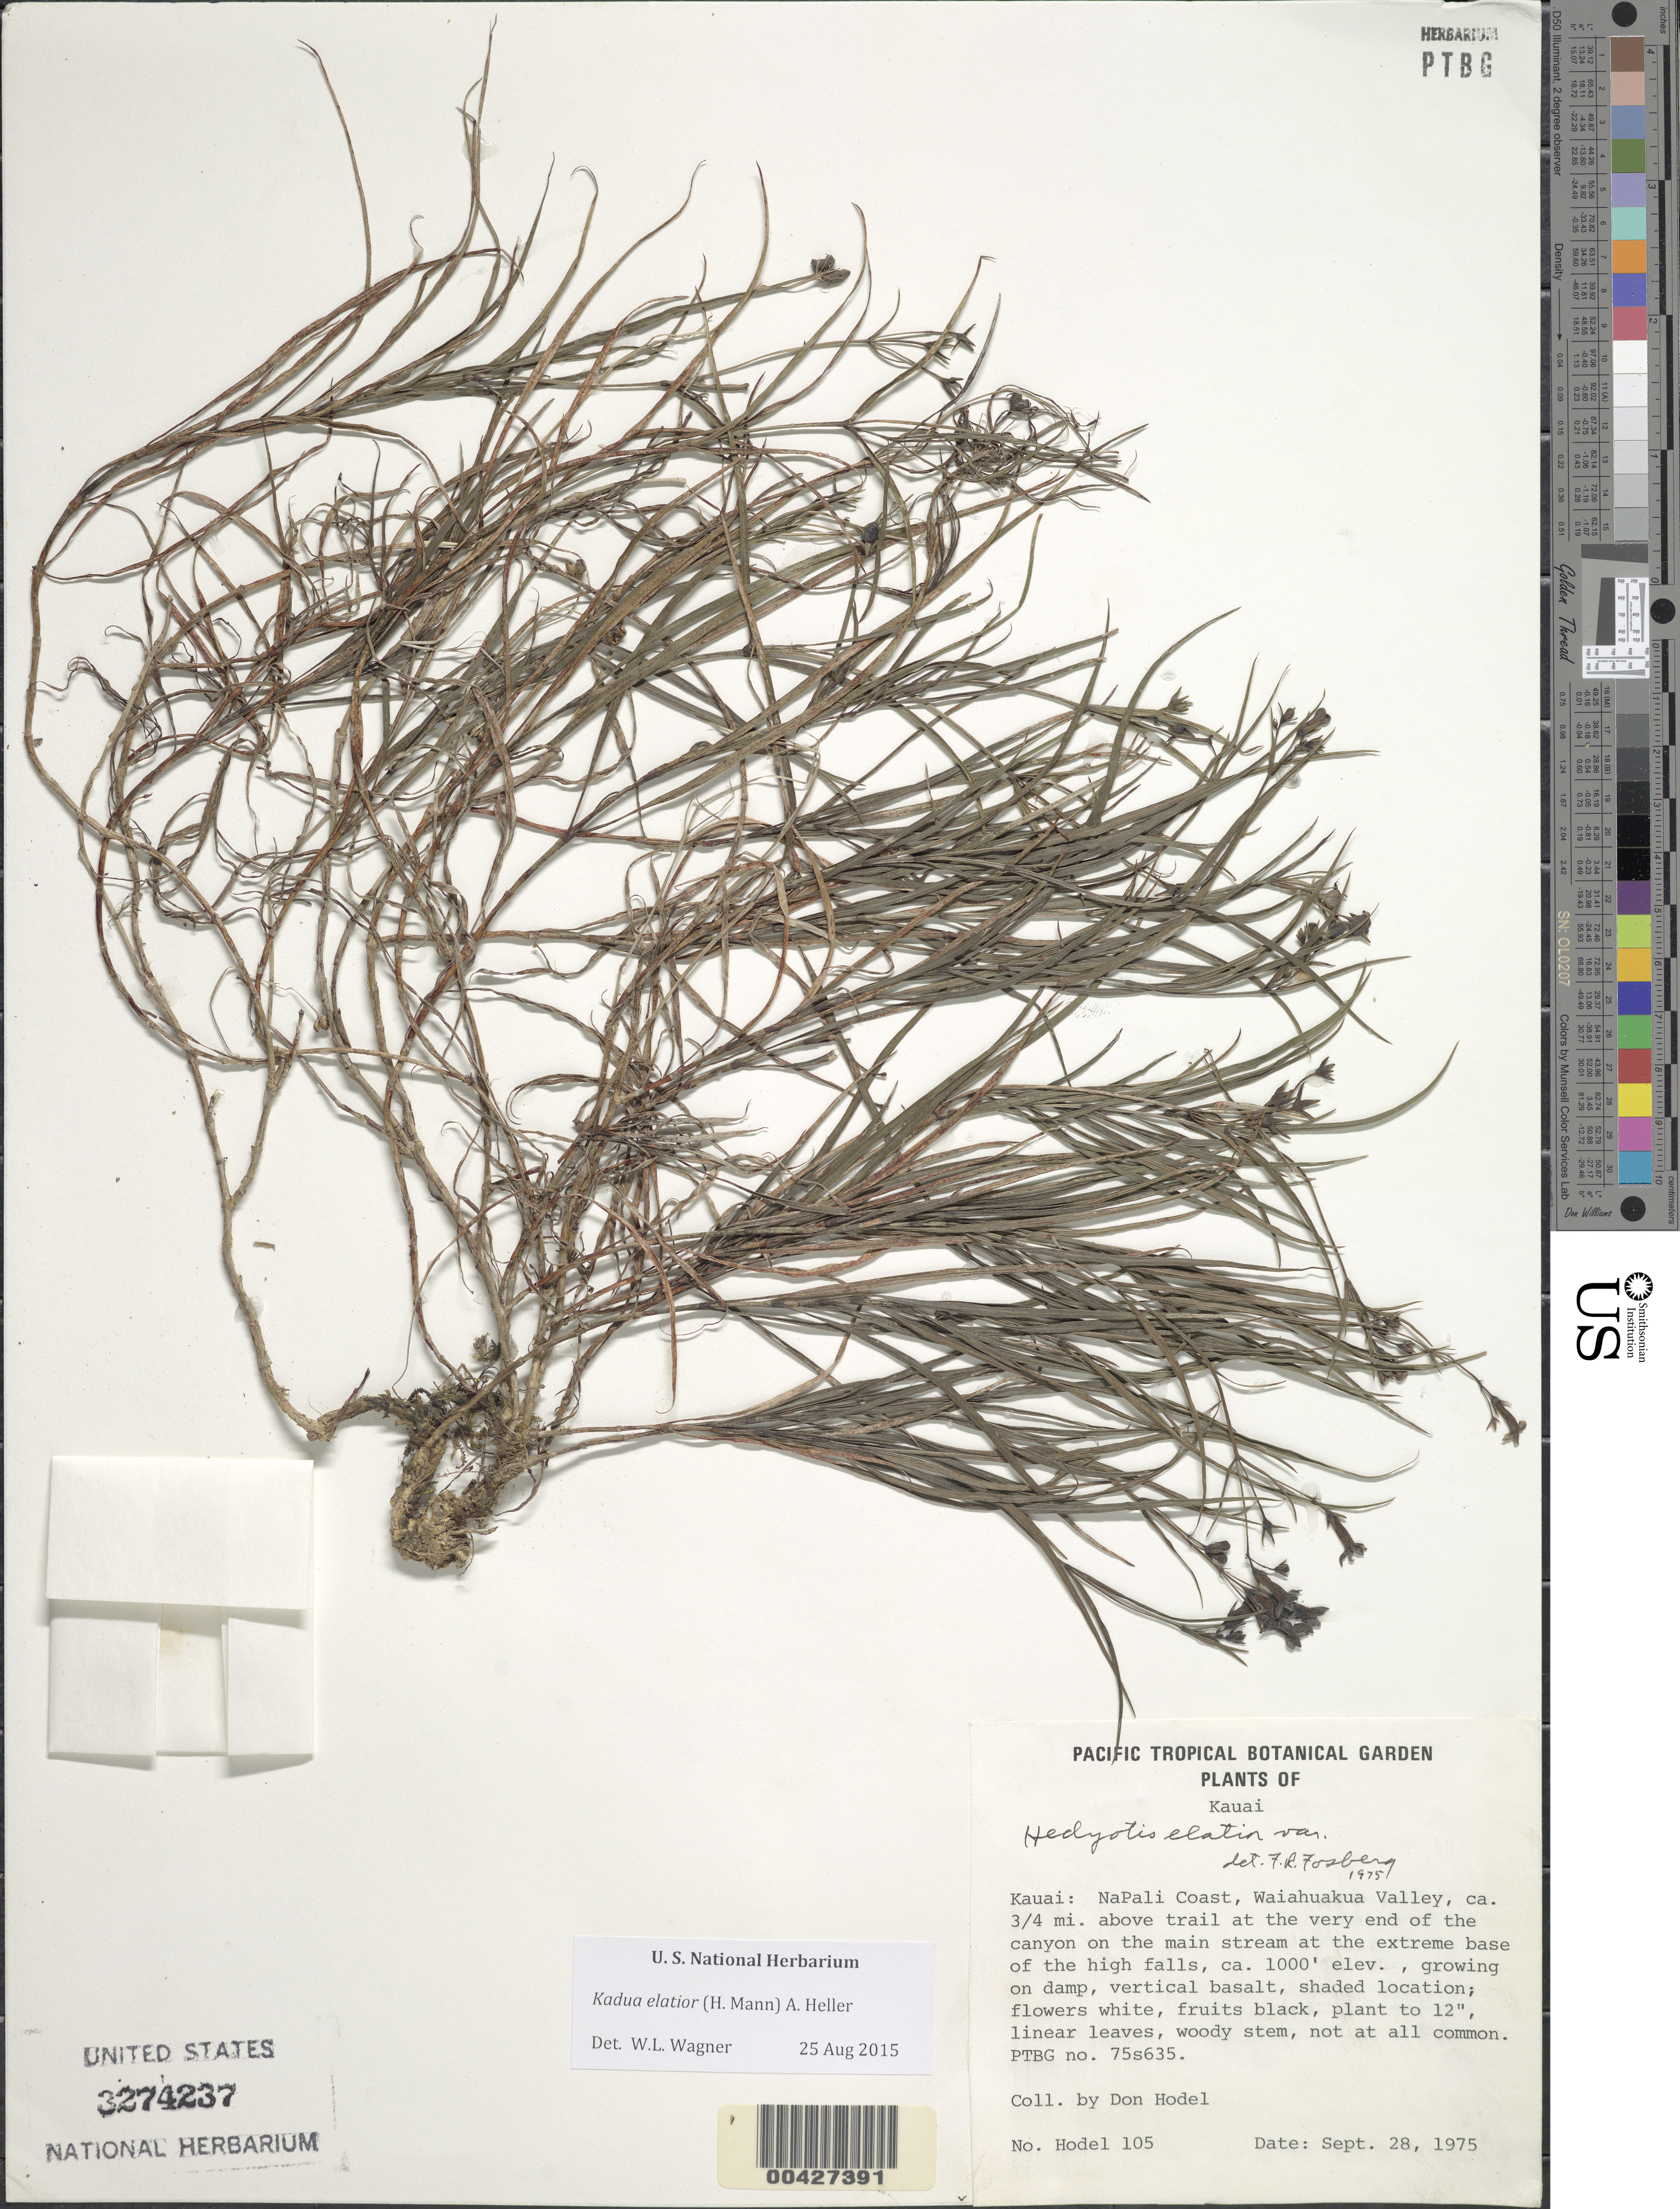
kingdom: Plantae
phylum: Tracheophyta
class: Magnoliopsida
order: Gentianales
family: Rubiaceae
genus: Kadua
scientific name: Kadua elatior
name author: (H. Mann) A. Heller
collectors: D. R. Hodel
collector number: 105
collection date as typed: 28 Sep 1975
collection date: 1975-09-28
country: United States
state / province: Hawaii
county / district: Kauai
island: Kaua'i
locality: NaPali Coast, Waiahuakua Valley, ca. 0.75 mi above trail at the very end of the canyon on the main stream at the extreme base...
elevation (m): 305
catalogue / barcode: US 3274237